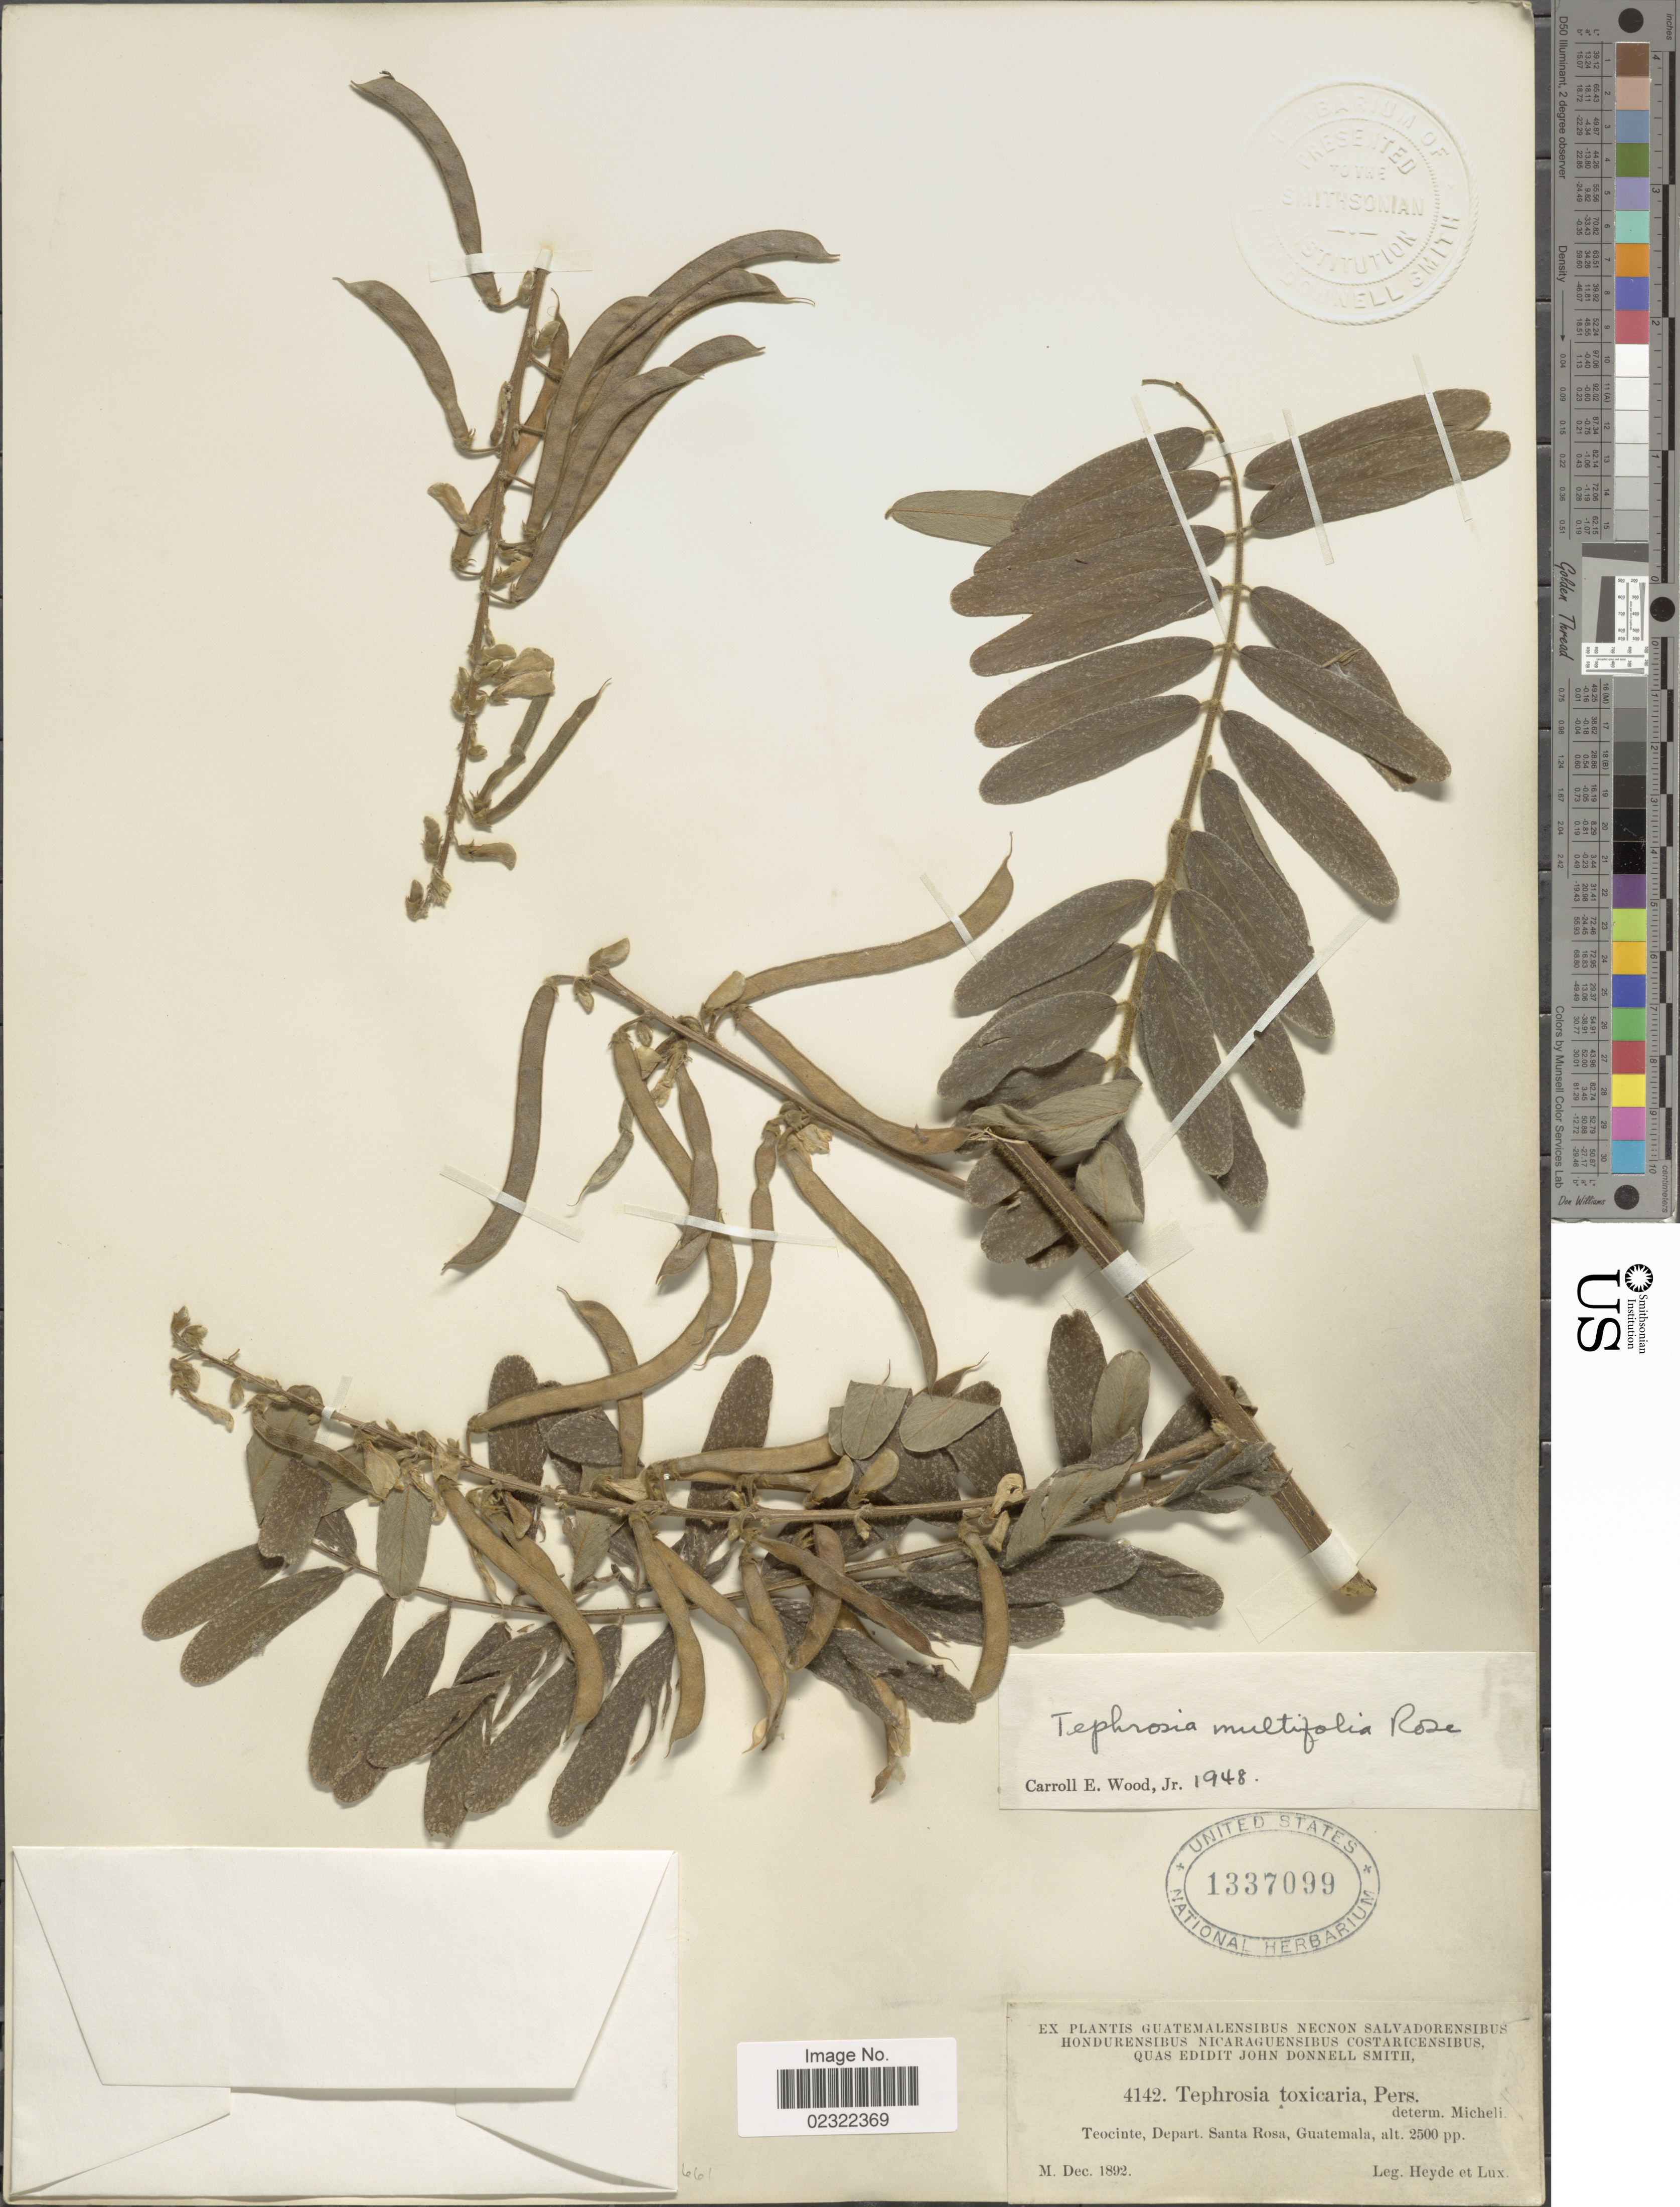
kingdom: Plantae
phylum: Tracheophyta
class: Magnoliopsida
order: Fabales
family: Fabaceae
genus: Tephrosia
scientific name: Tephrosia multifolia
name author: Rose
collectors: Heyde & Lux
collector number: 4142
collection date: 1892-12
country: Guatemala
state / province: Santa Rosa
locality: Teocinte, Depart, Santa Rosa, Guatemala.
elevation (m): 762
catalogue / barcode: US 1337099